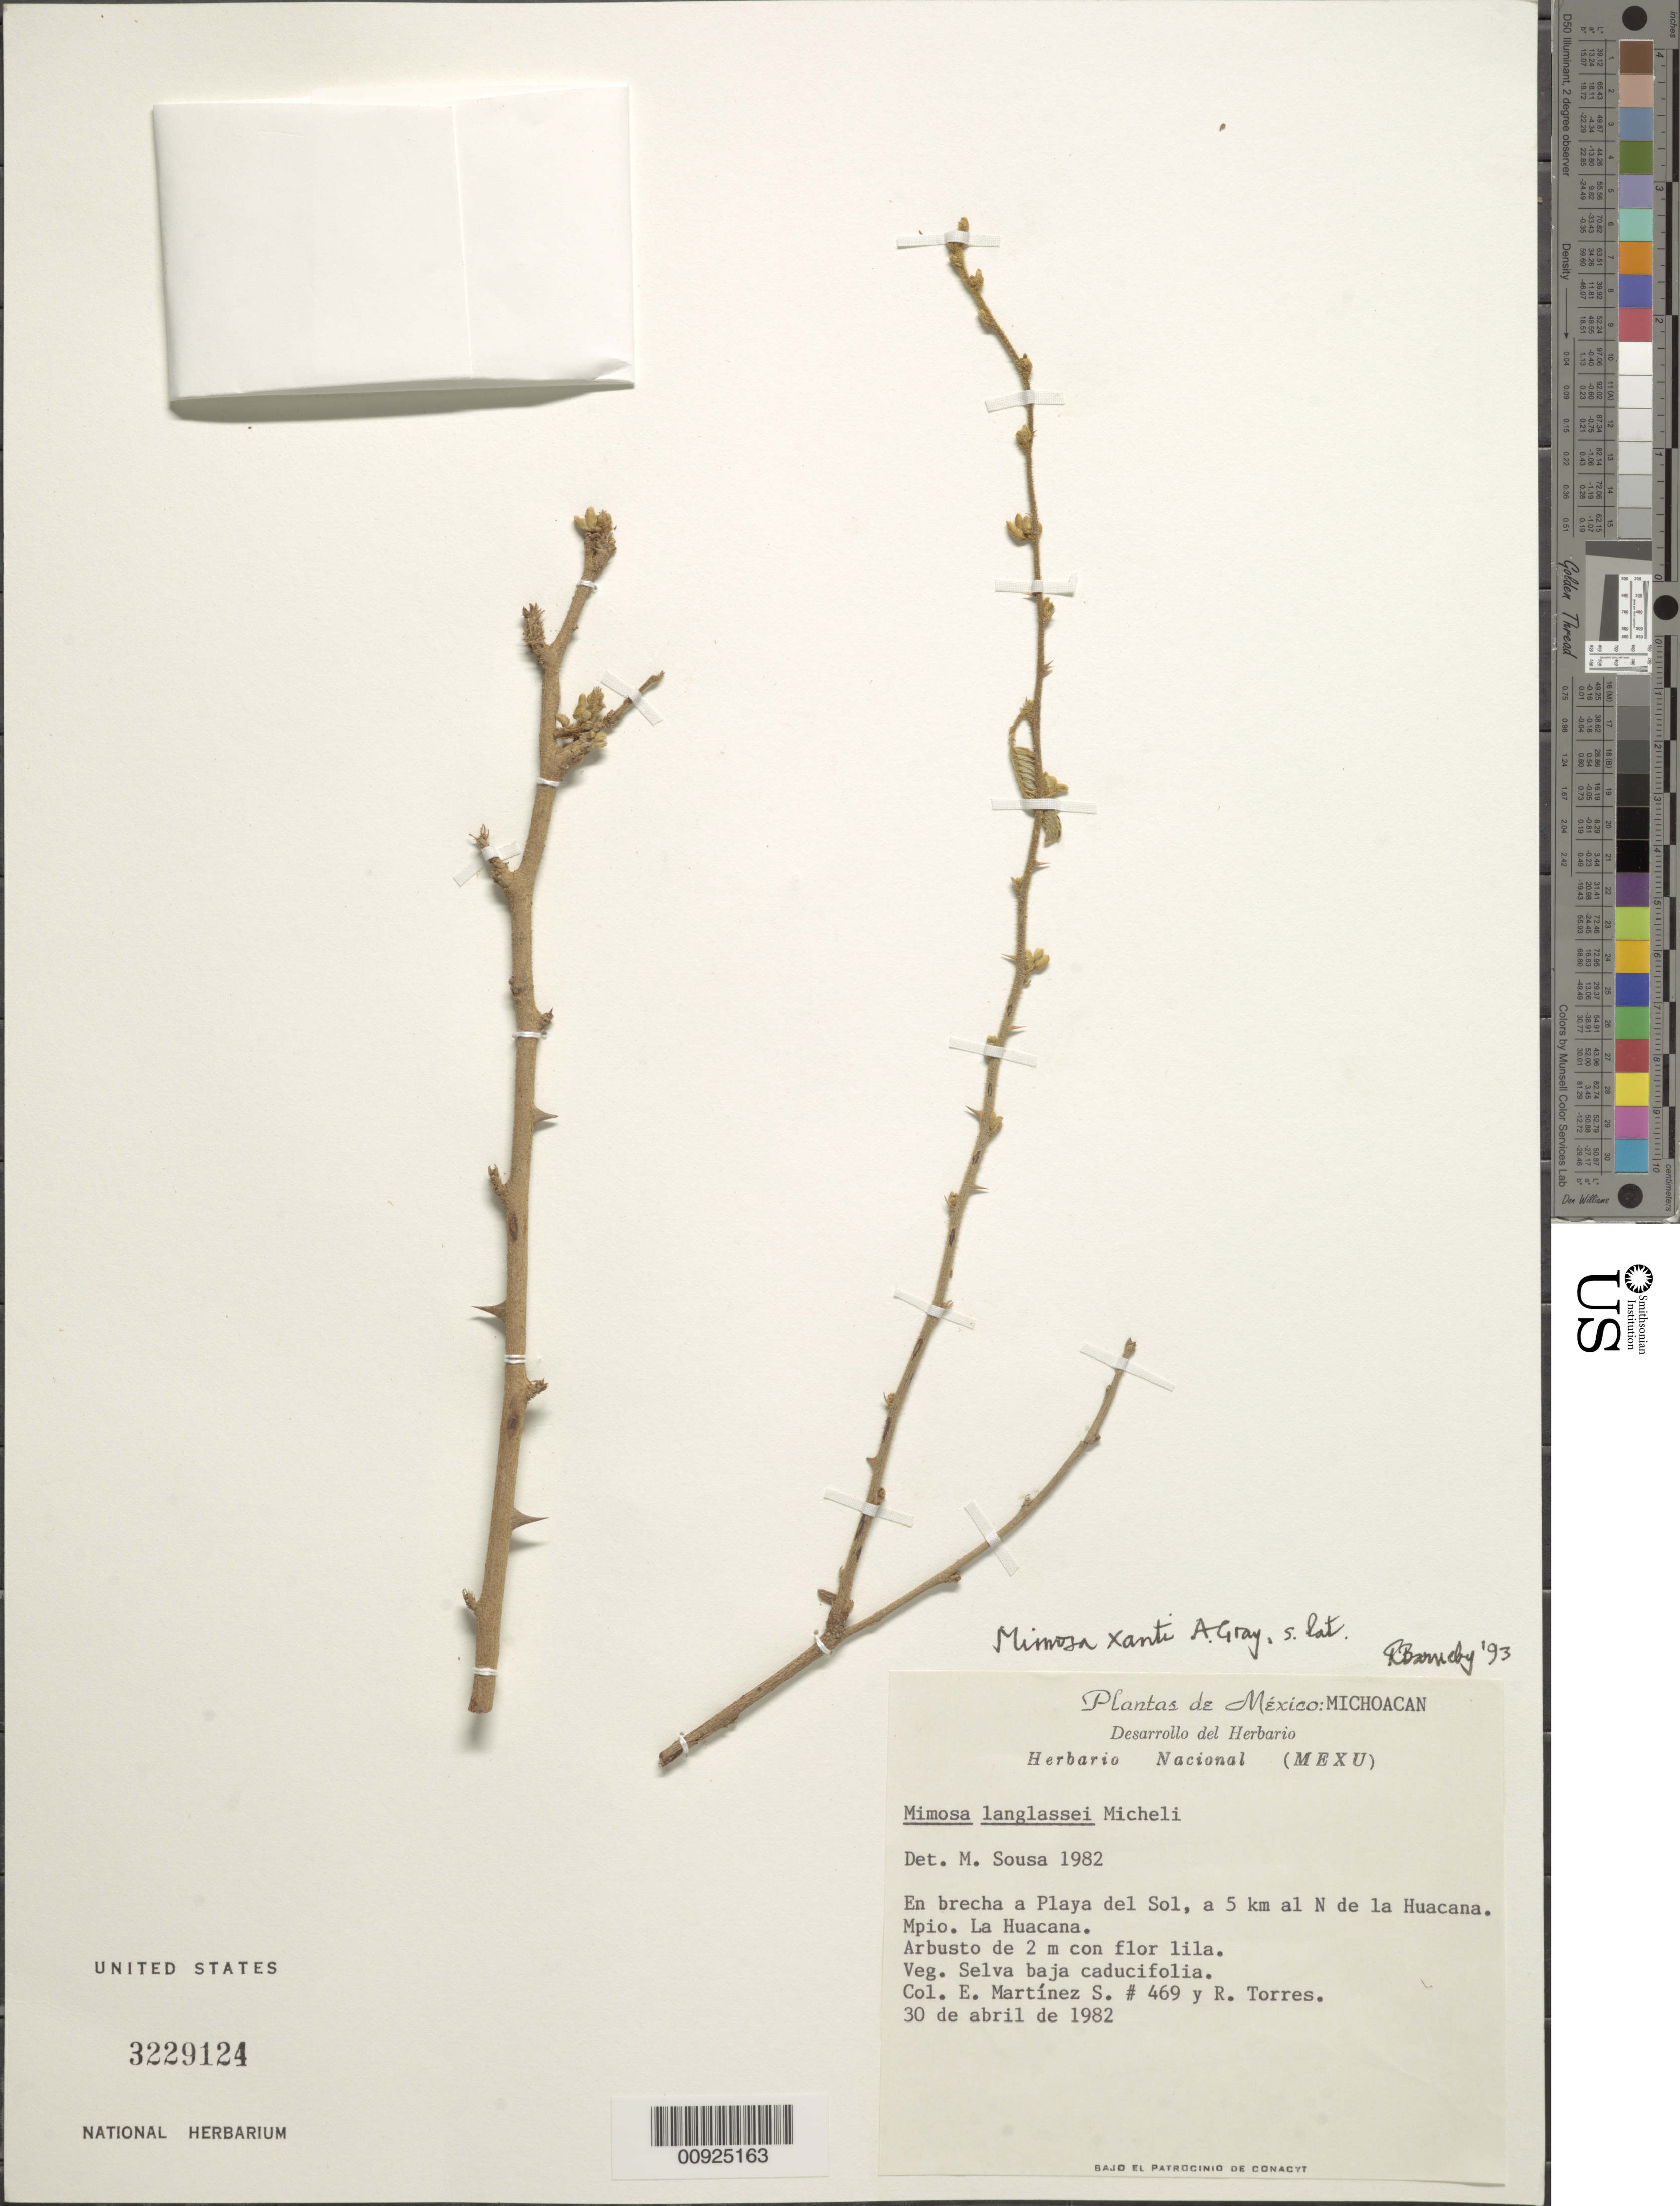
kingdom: Plantae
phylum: Tracheophyta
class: Magnoliopsida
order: Fabales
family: Fabaceae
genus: Mimosa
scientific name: Mimosa xanti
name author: A. Gray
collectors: E. M. Martínez S. & R. Torres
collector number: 469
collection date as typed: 30 Apr 1982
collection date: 1982-04-30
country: Mexico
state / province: Michoacán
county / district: Huacana, la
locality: En brecha a Playa del Sol, a 5 km. al N de La Huacana. Mpio. La Huacana, Michoacán.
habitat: Selva baja caducifolia.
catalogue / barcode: US 3229124